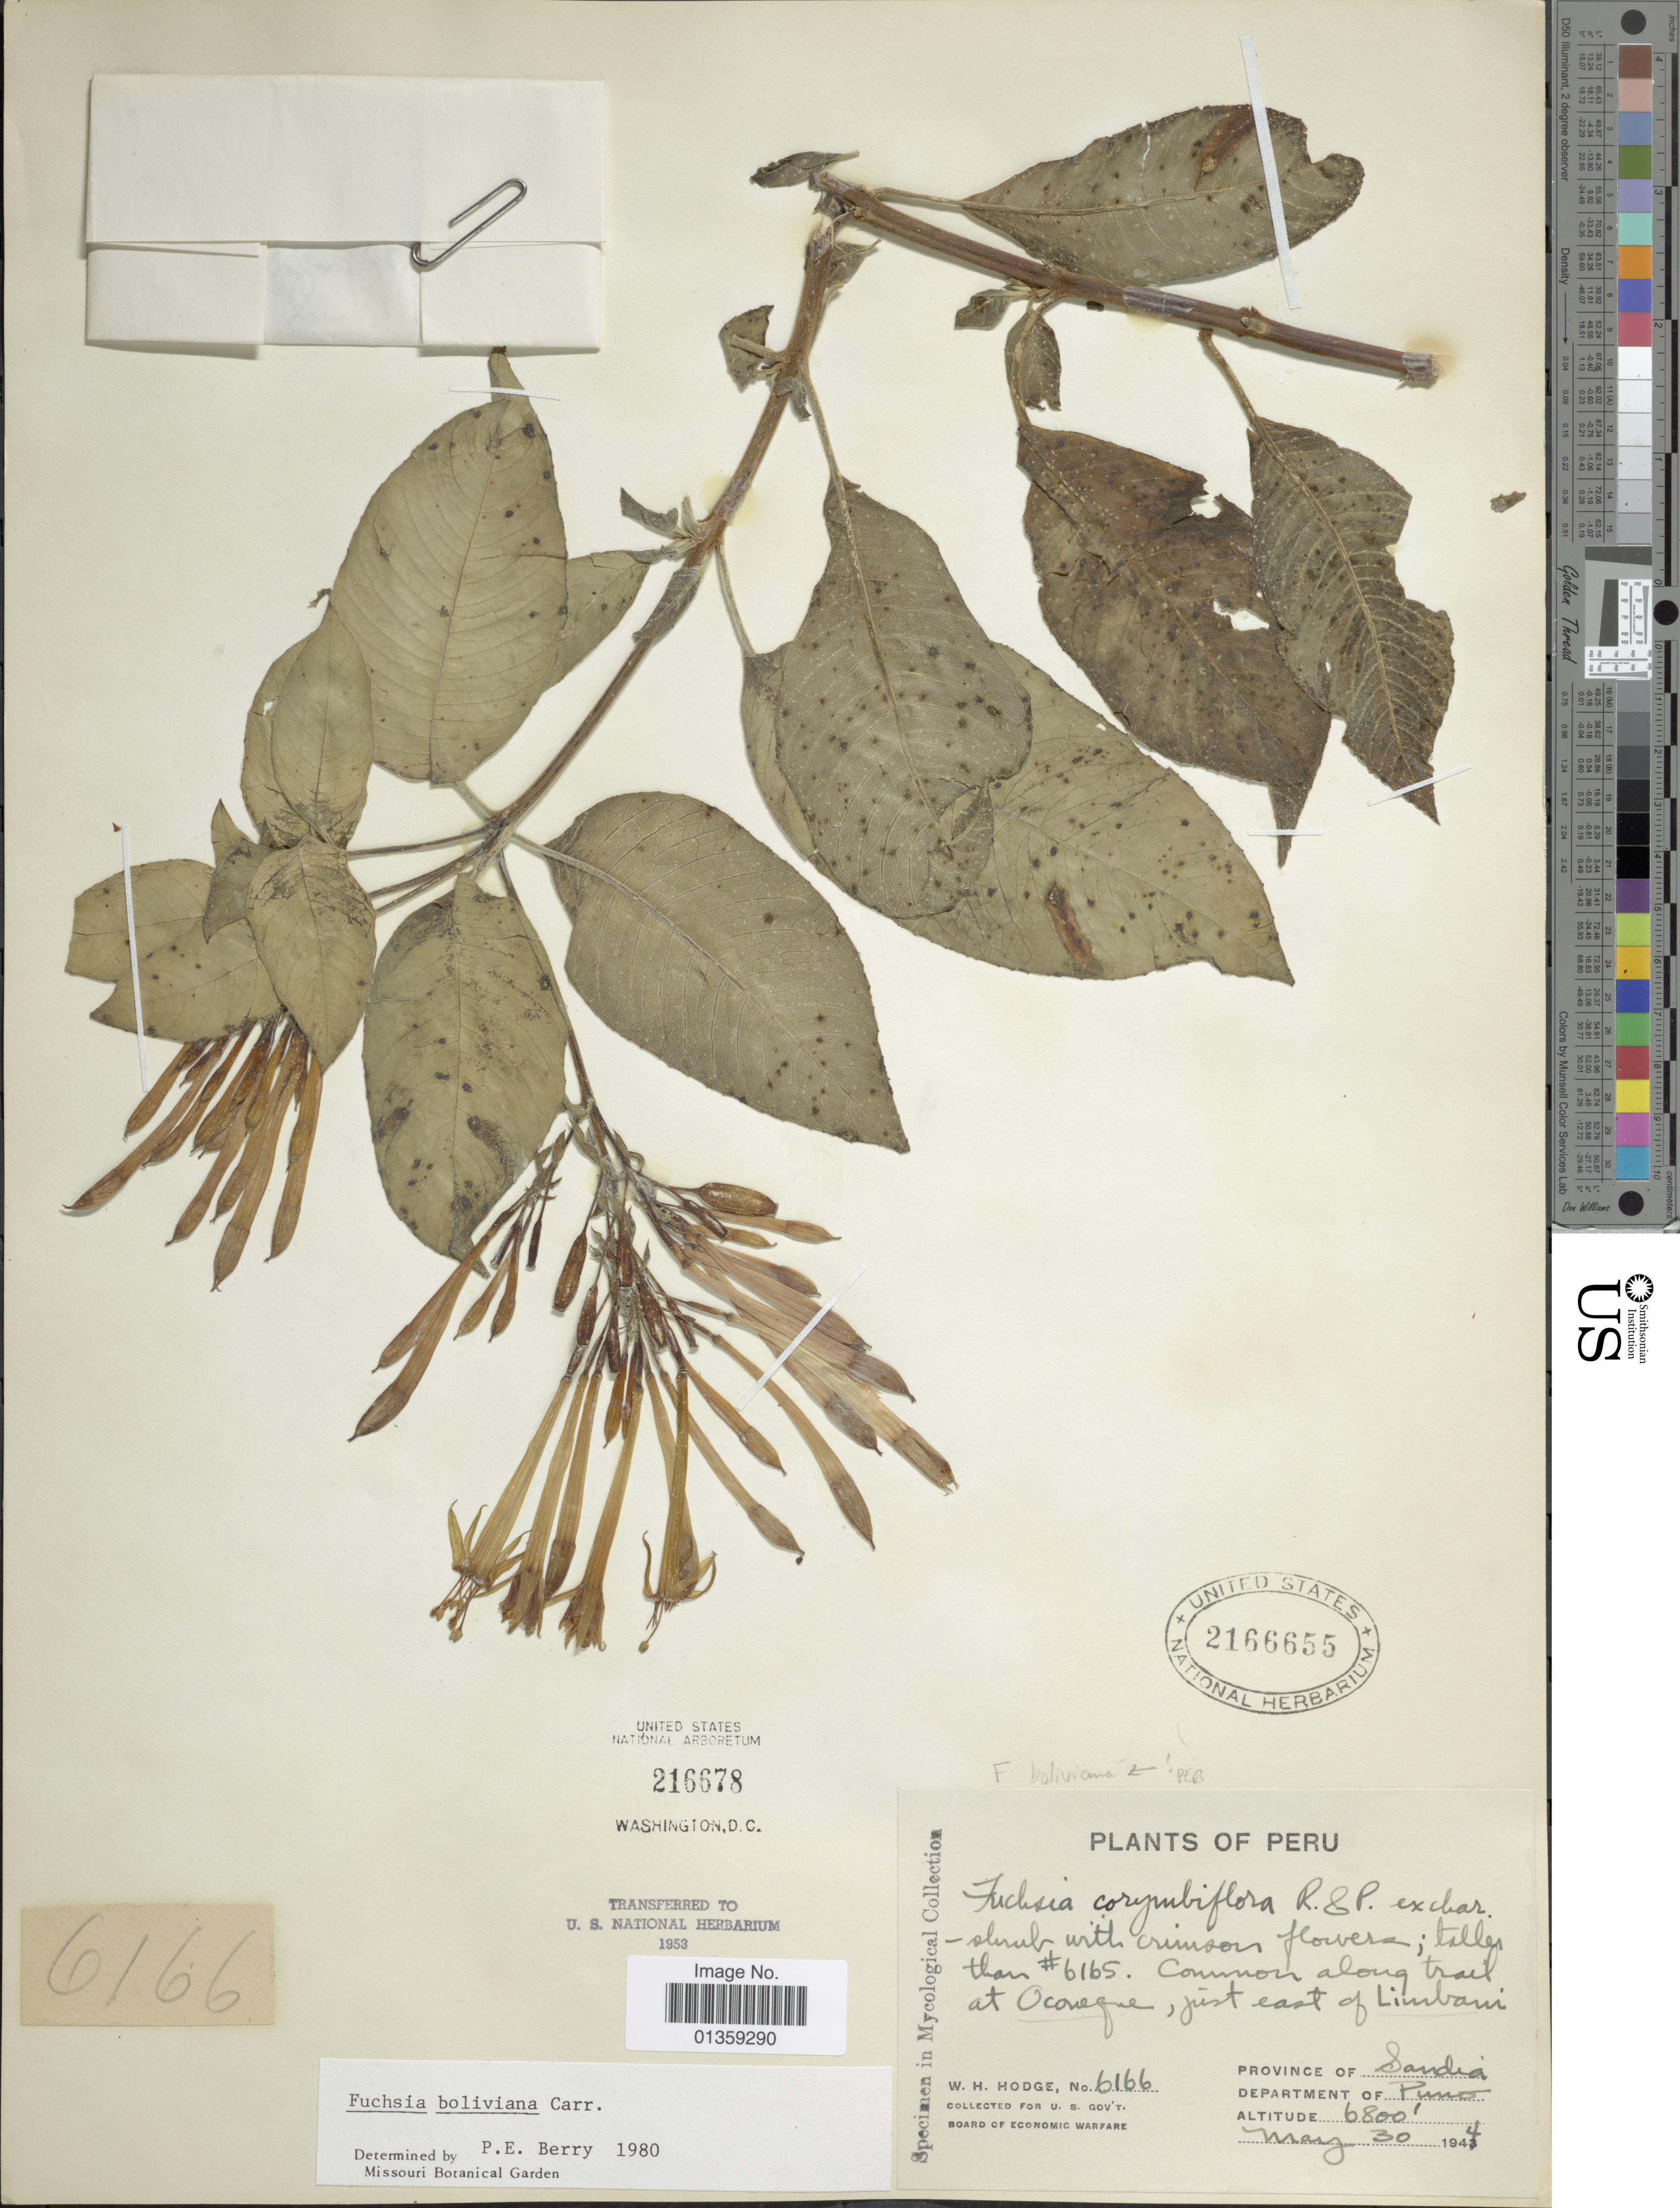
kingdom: Plantae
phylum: Tracheophyta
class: Magnoliopsida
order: Myrtales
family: Onagraceae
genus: Fuchsia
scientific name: Fuchsia boliviana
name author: Carrière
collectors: W. Hodge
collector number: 6166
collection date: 1944-05-30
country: Peru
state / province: Puno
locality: Province of Sandia, common along trail at Oconegne, just east of Limbani.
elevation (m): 2073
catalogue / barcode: US 2166655